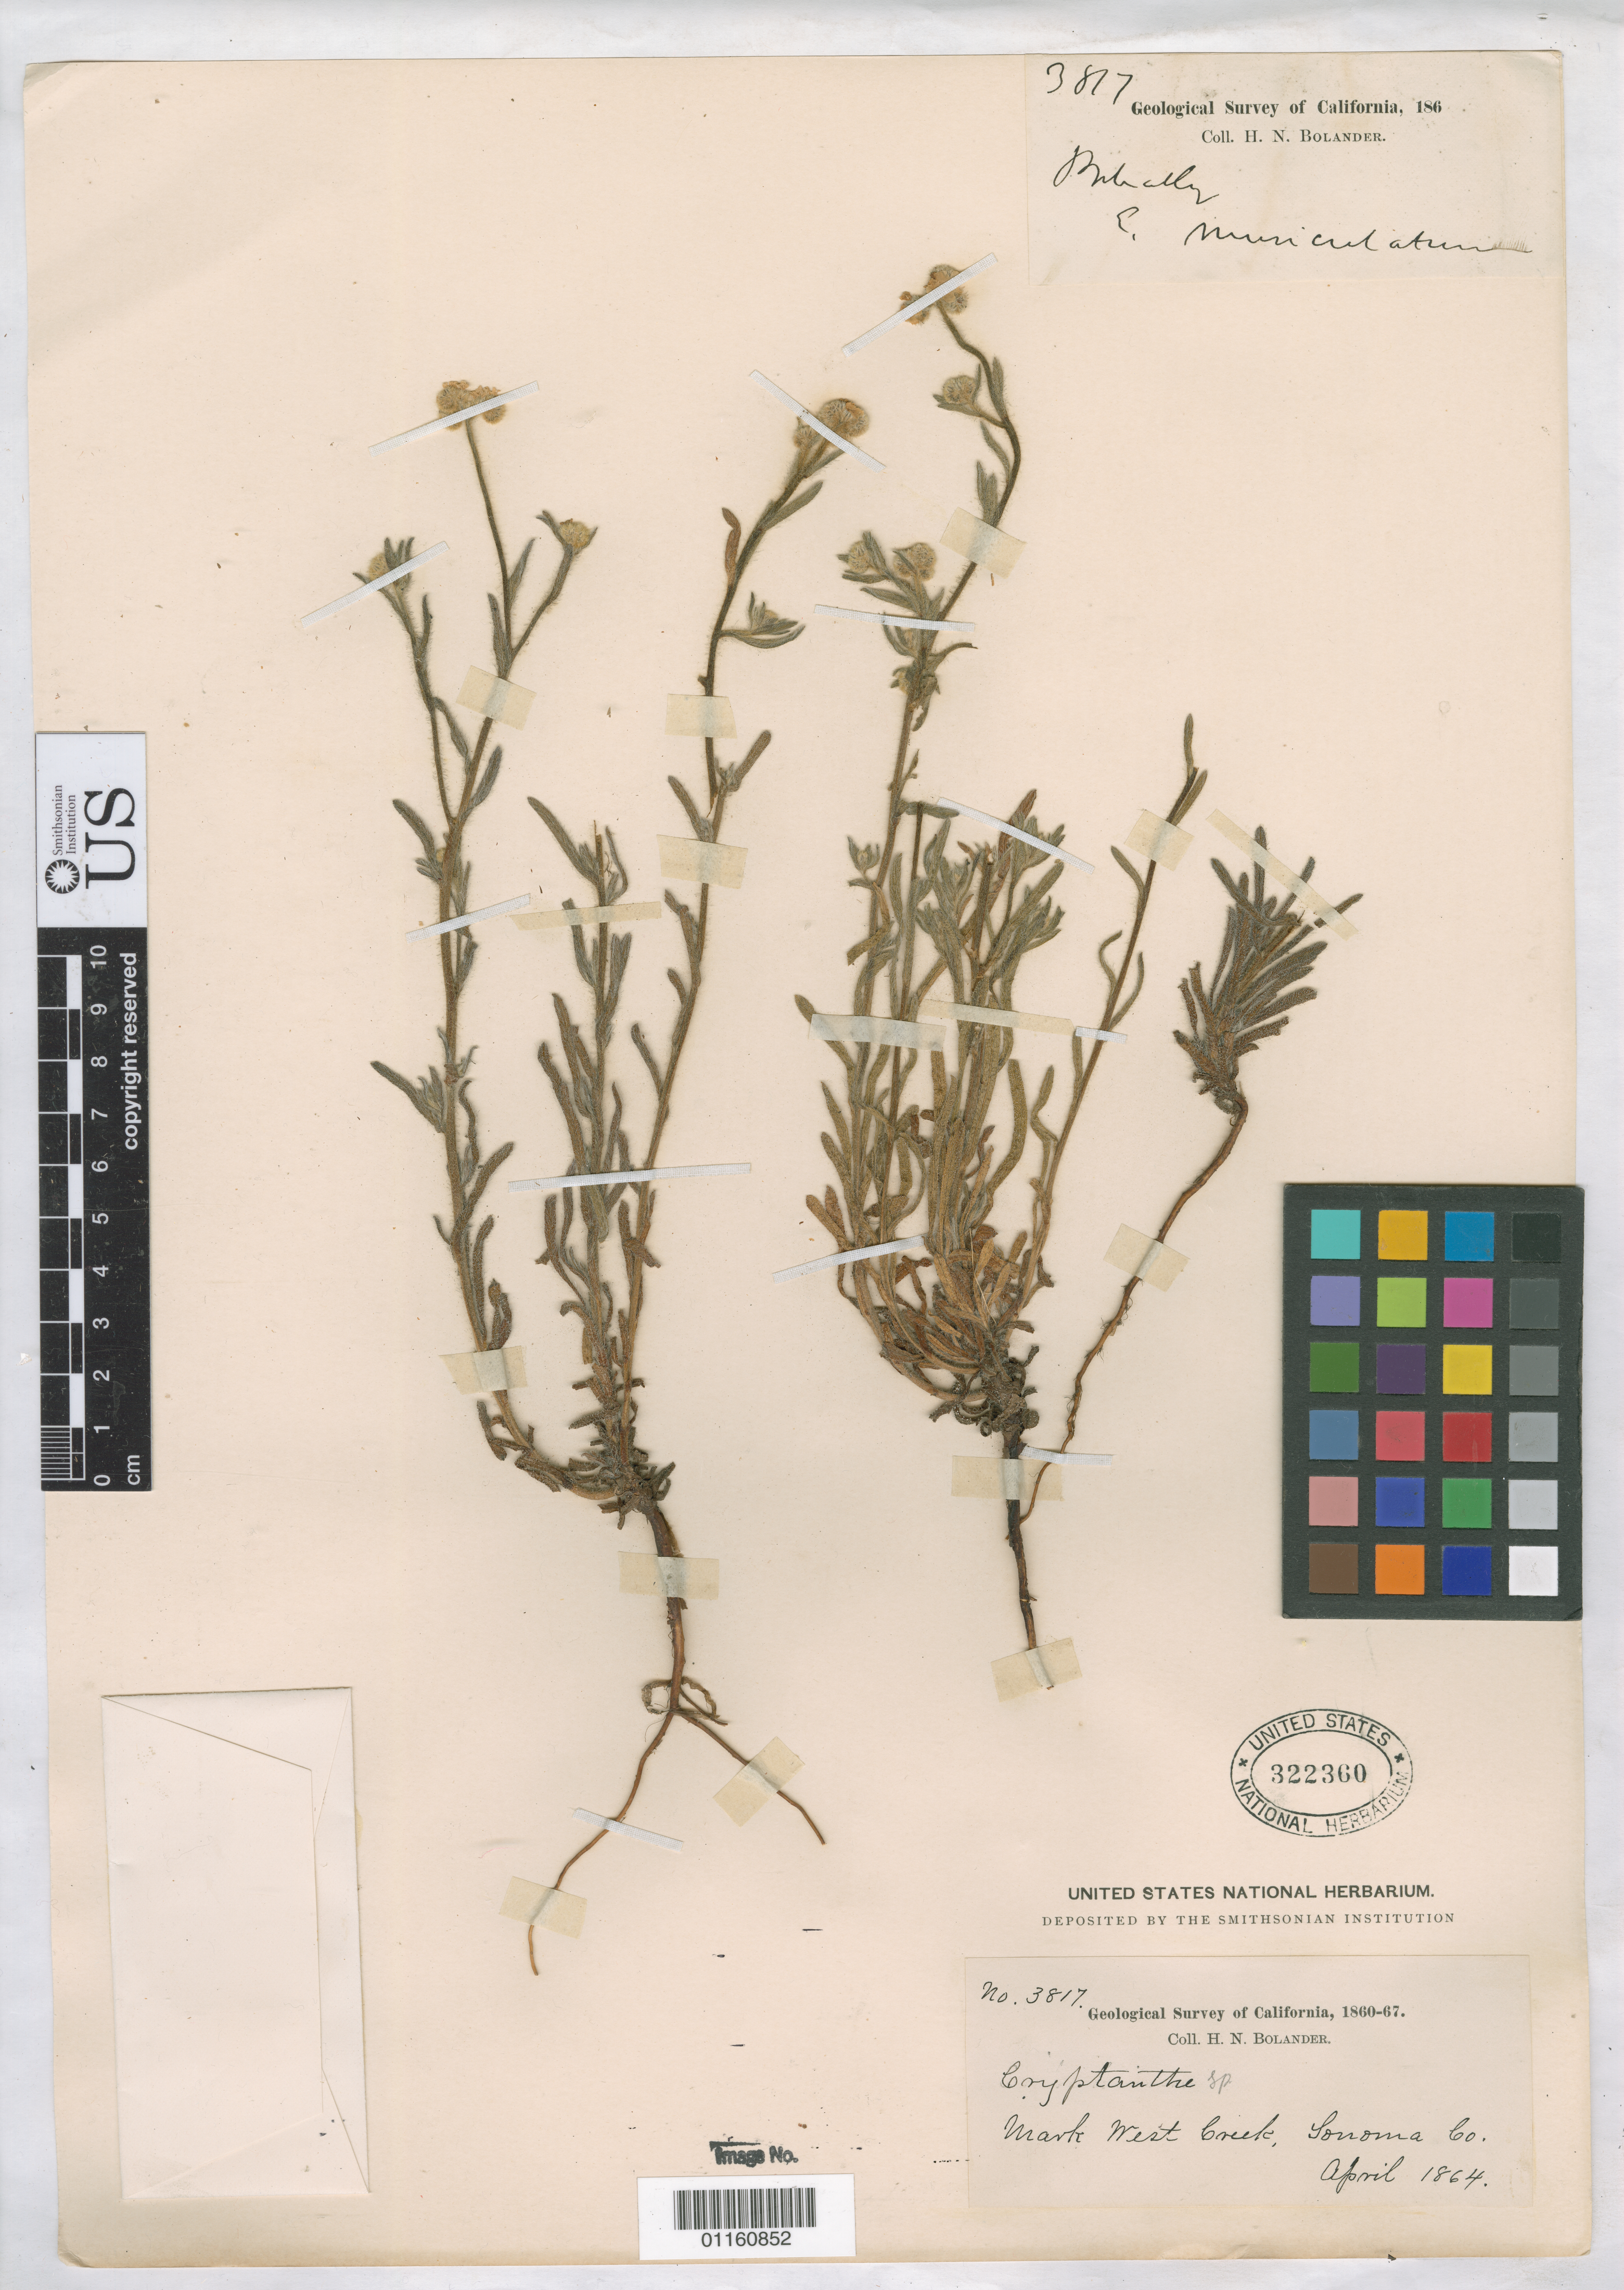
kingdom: Plantae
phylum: Tracheophyta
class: Magnoliopsida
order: Boraginales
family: Boraginaceae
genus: Cryptantha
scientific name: Cryptantha sp.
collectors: H. Bolander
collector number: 3817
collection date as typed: Apr 1864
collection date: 1864-04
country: United States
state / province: California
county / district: Sonoma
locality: Mark West Creek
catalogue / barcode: US 322360